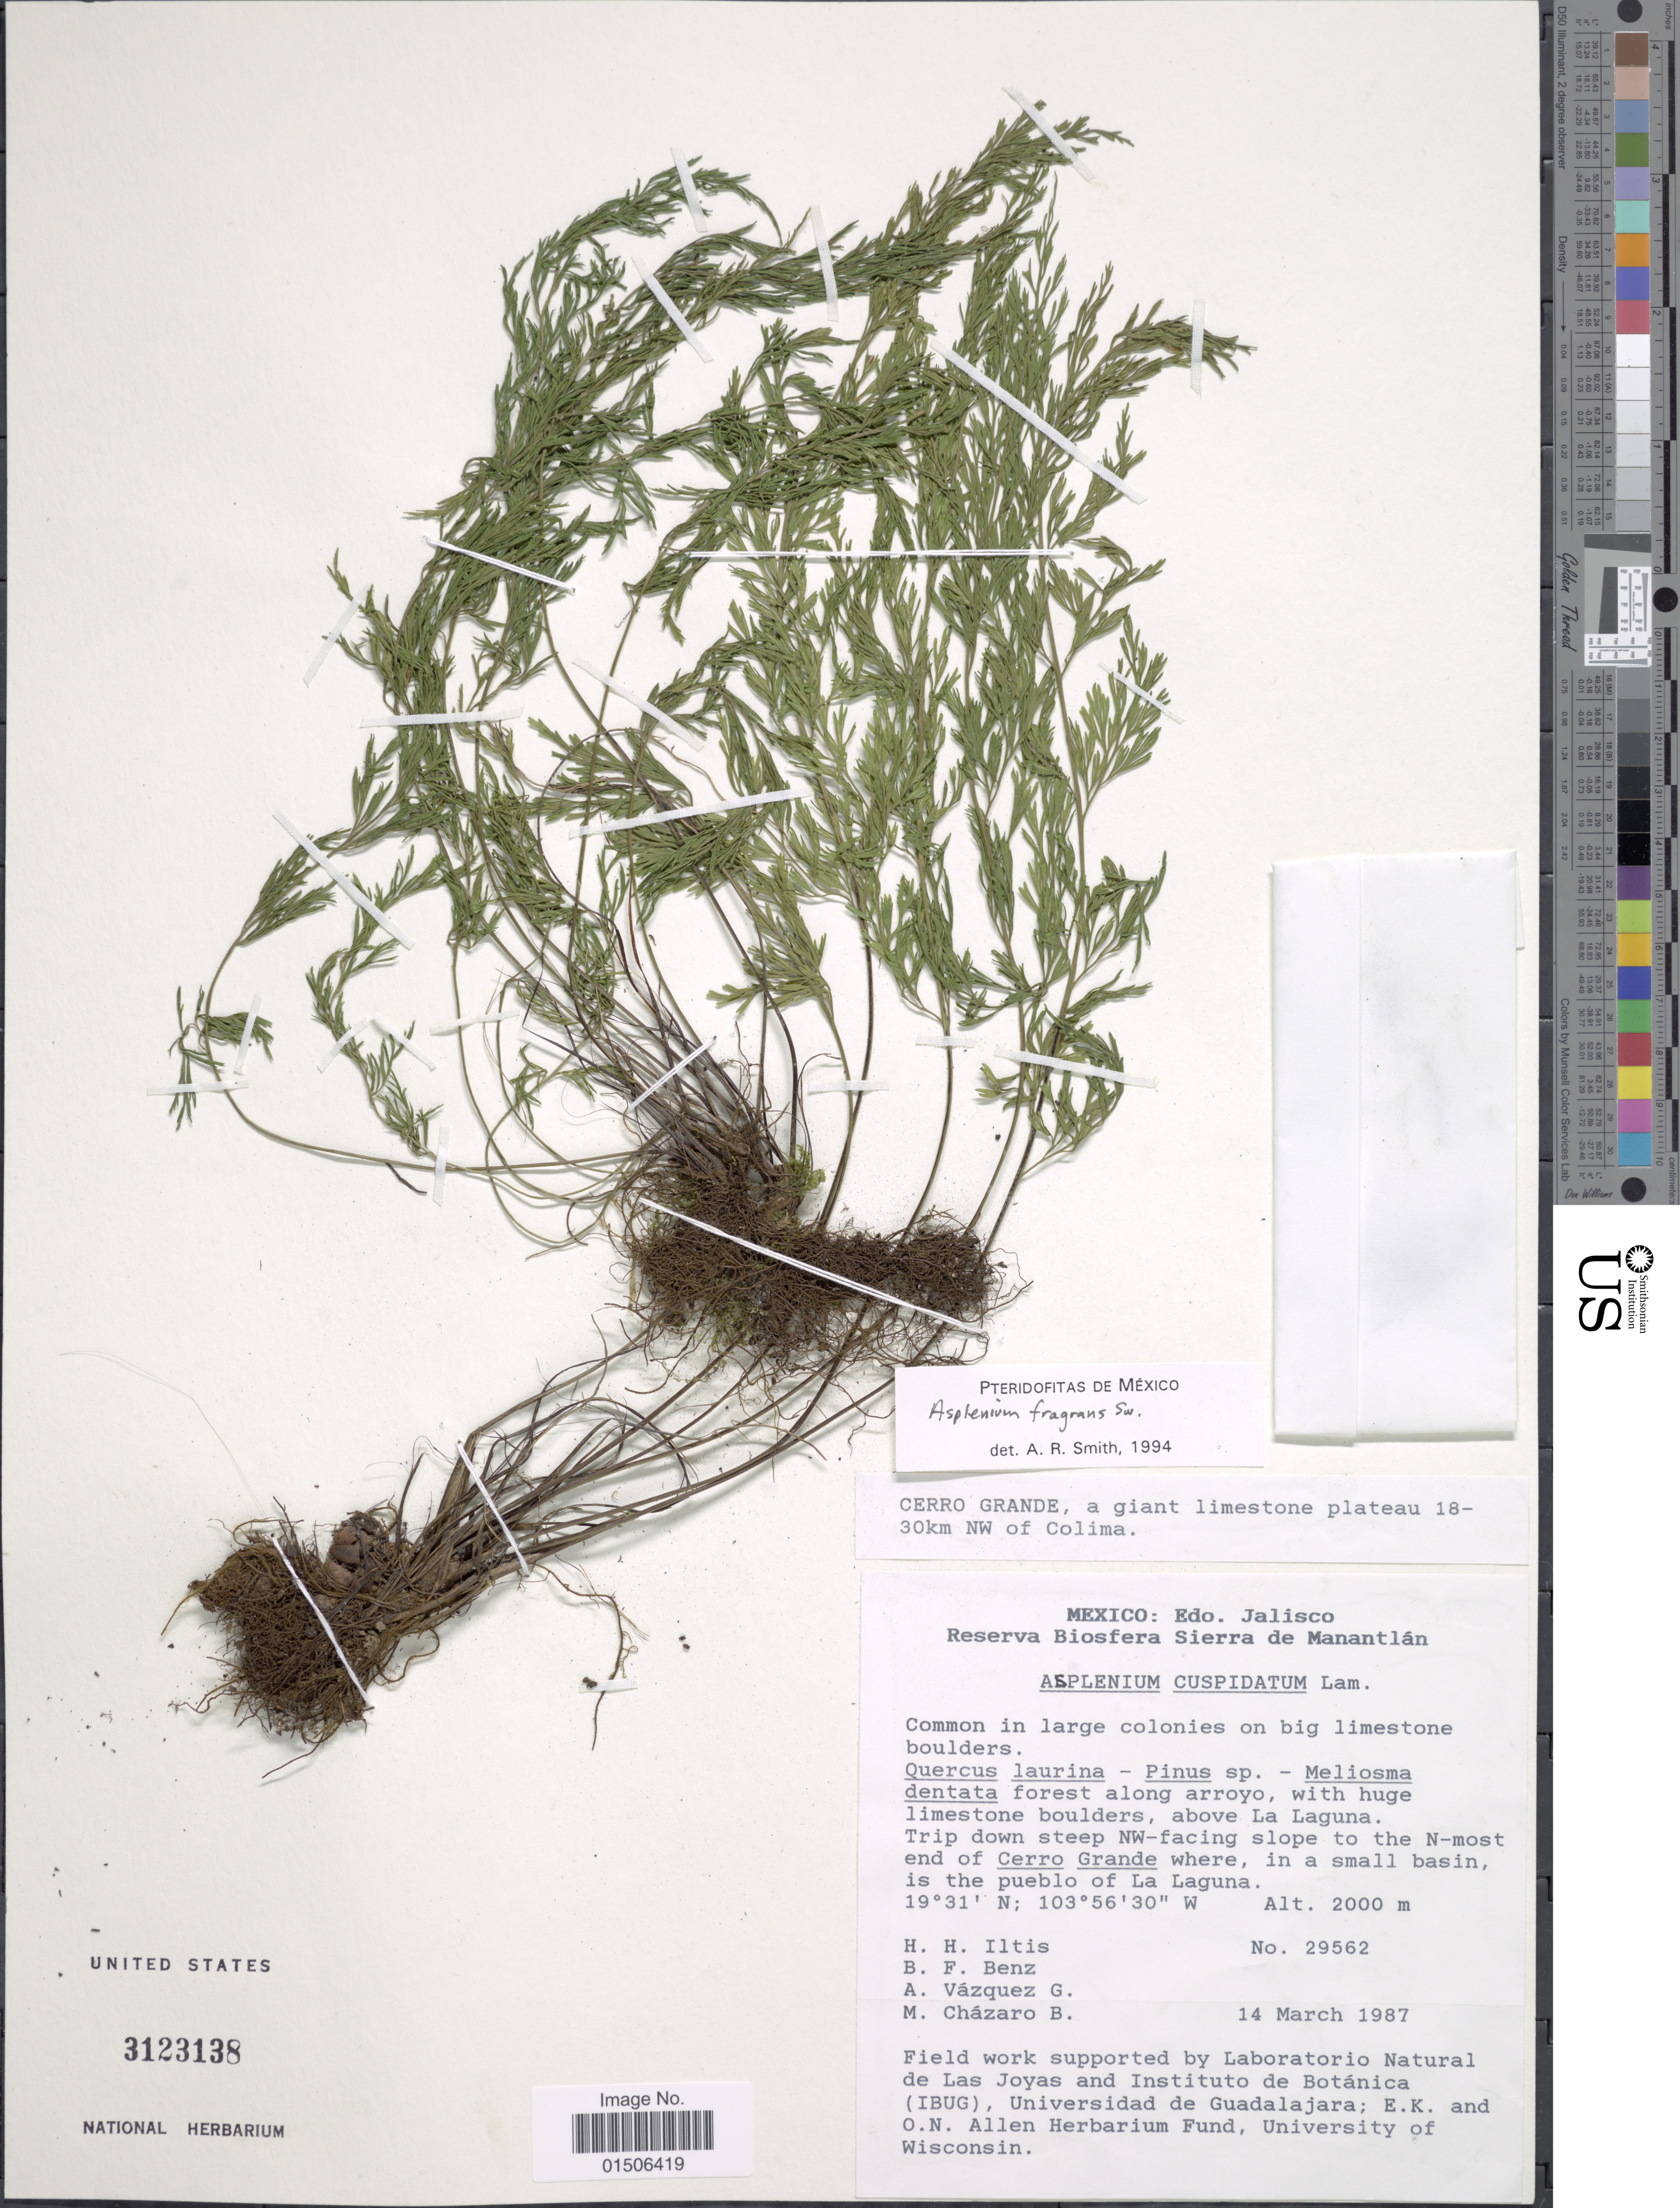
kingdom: Plantae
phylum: Tracheophyta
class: Polypodiopsida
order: Polypodiales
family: Aspleniaceae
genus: Asplenium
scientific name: Asplenium fragrans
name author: Sw.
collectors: H. H. Iltis, B. F. Benz, J. A. Vázquez G. & M. de J. Cházaro Basáñoez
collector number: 29562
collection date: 1987-03-14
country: Mexico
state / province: Jalisco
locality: Reserva Biosfera Sierra de Manantlán, Meliosma dentata forest along arroyo, with huge limestone boulders, above La Laguna, Trip down steep NW-facing slope to the N-most end of Cerro Grande where, in a small basin is the pueblo of La Laguna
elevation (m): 2000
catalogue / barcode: US 3123138